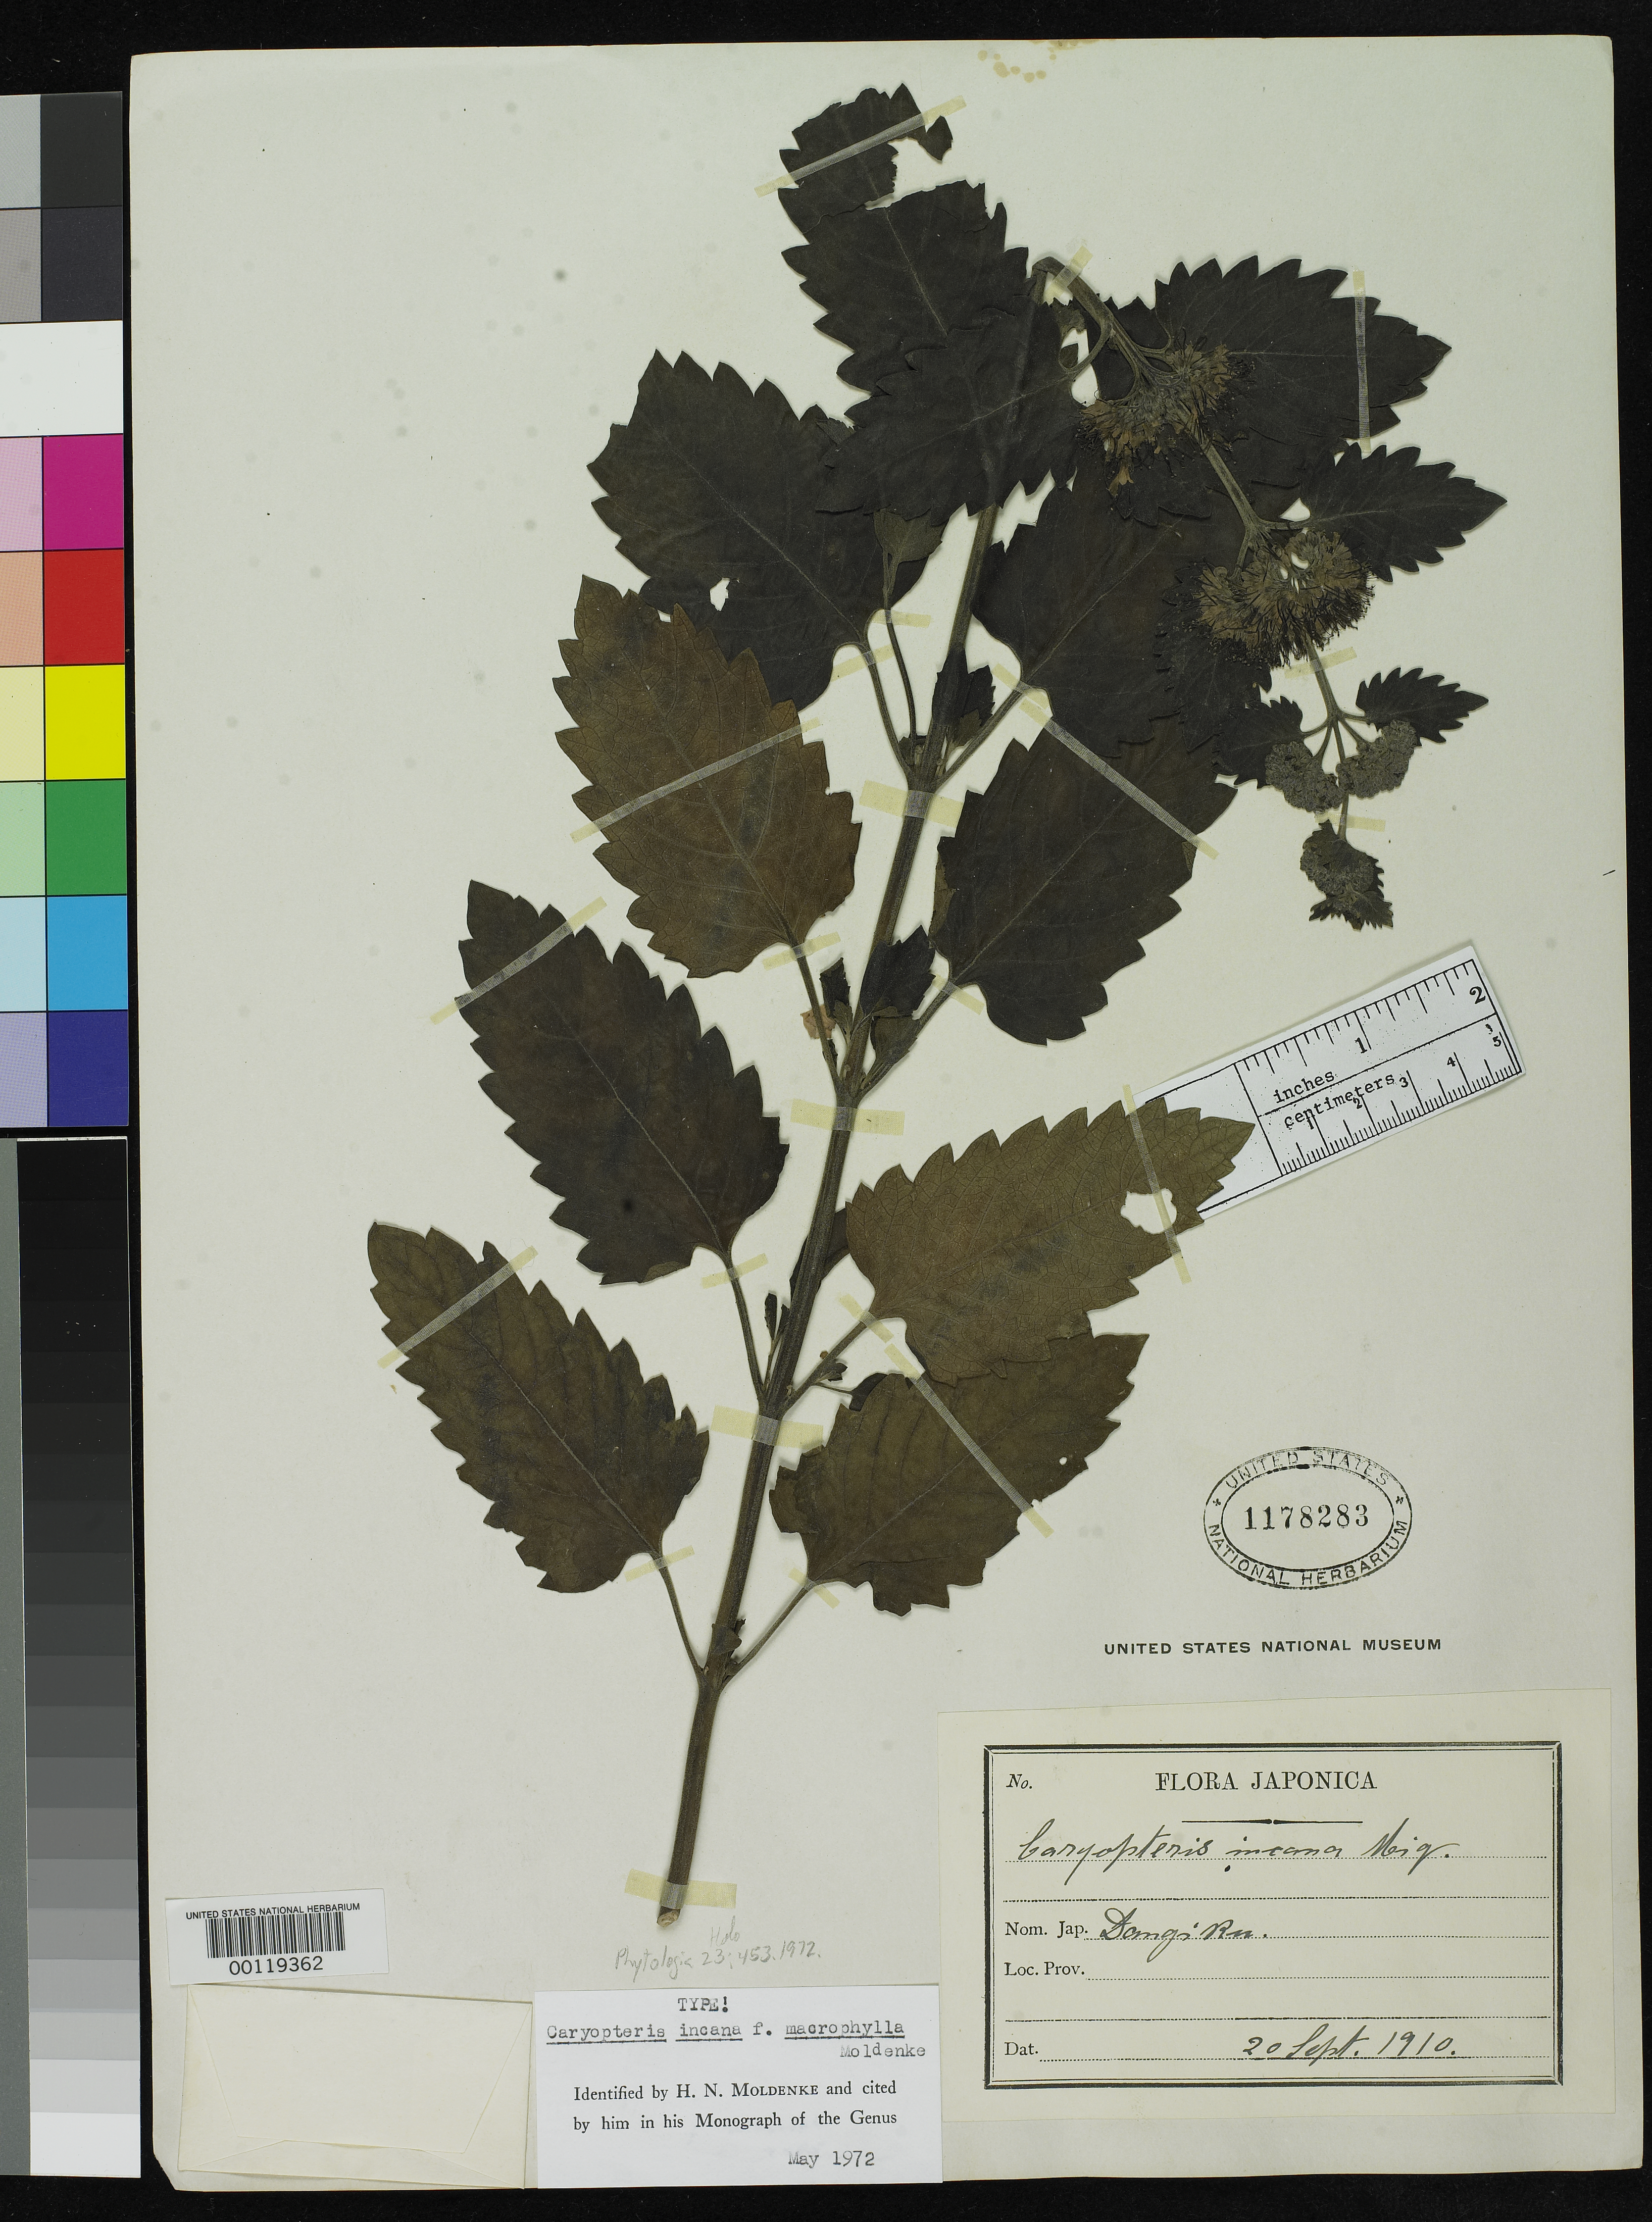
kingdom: Plantae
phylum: Tracheophyta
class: Magnoliopsida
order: Lamiales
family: Lamiaceae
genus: Caryopteris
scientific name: Caryopteris incana f. macrophylla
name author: Moldenke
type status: Holotype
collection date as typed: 20 Sep 1910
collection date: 1910-09-20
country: Japan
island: Honshu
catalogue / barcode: US 1178283